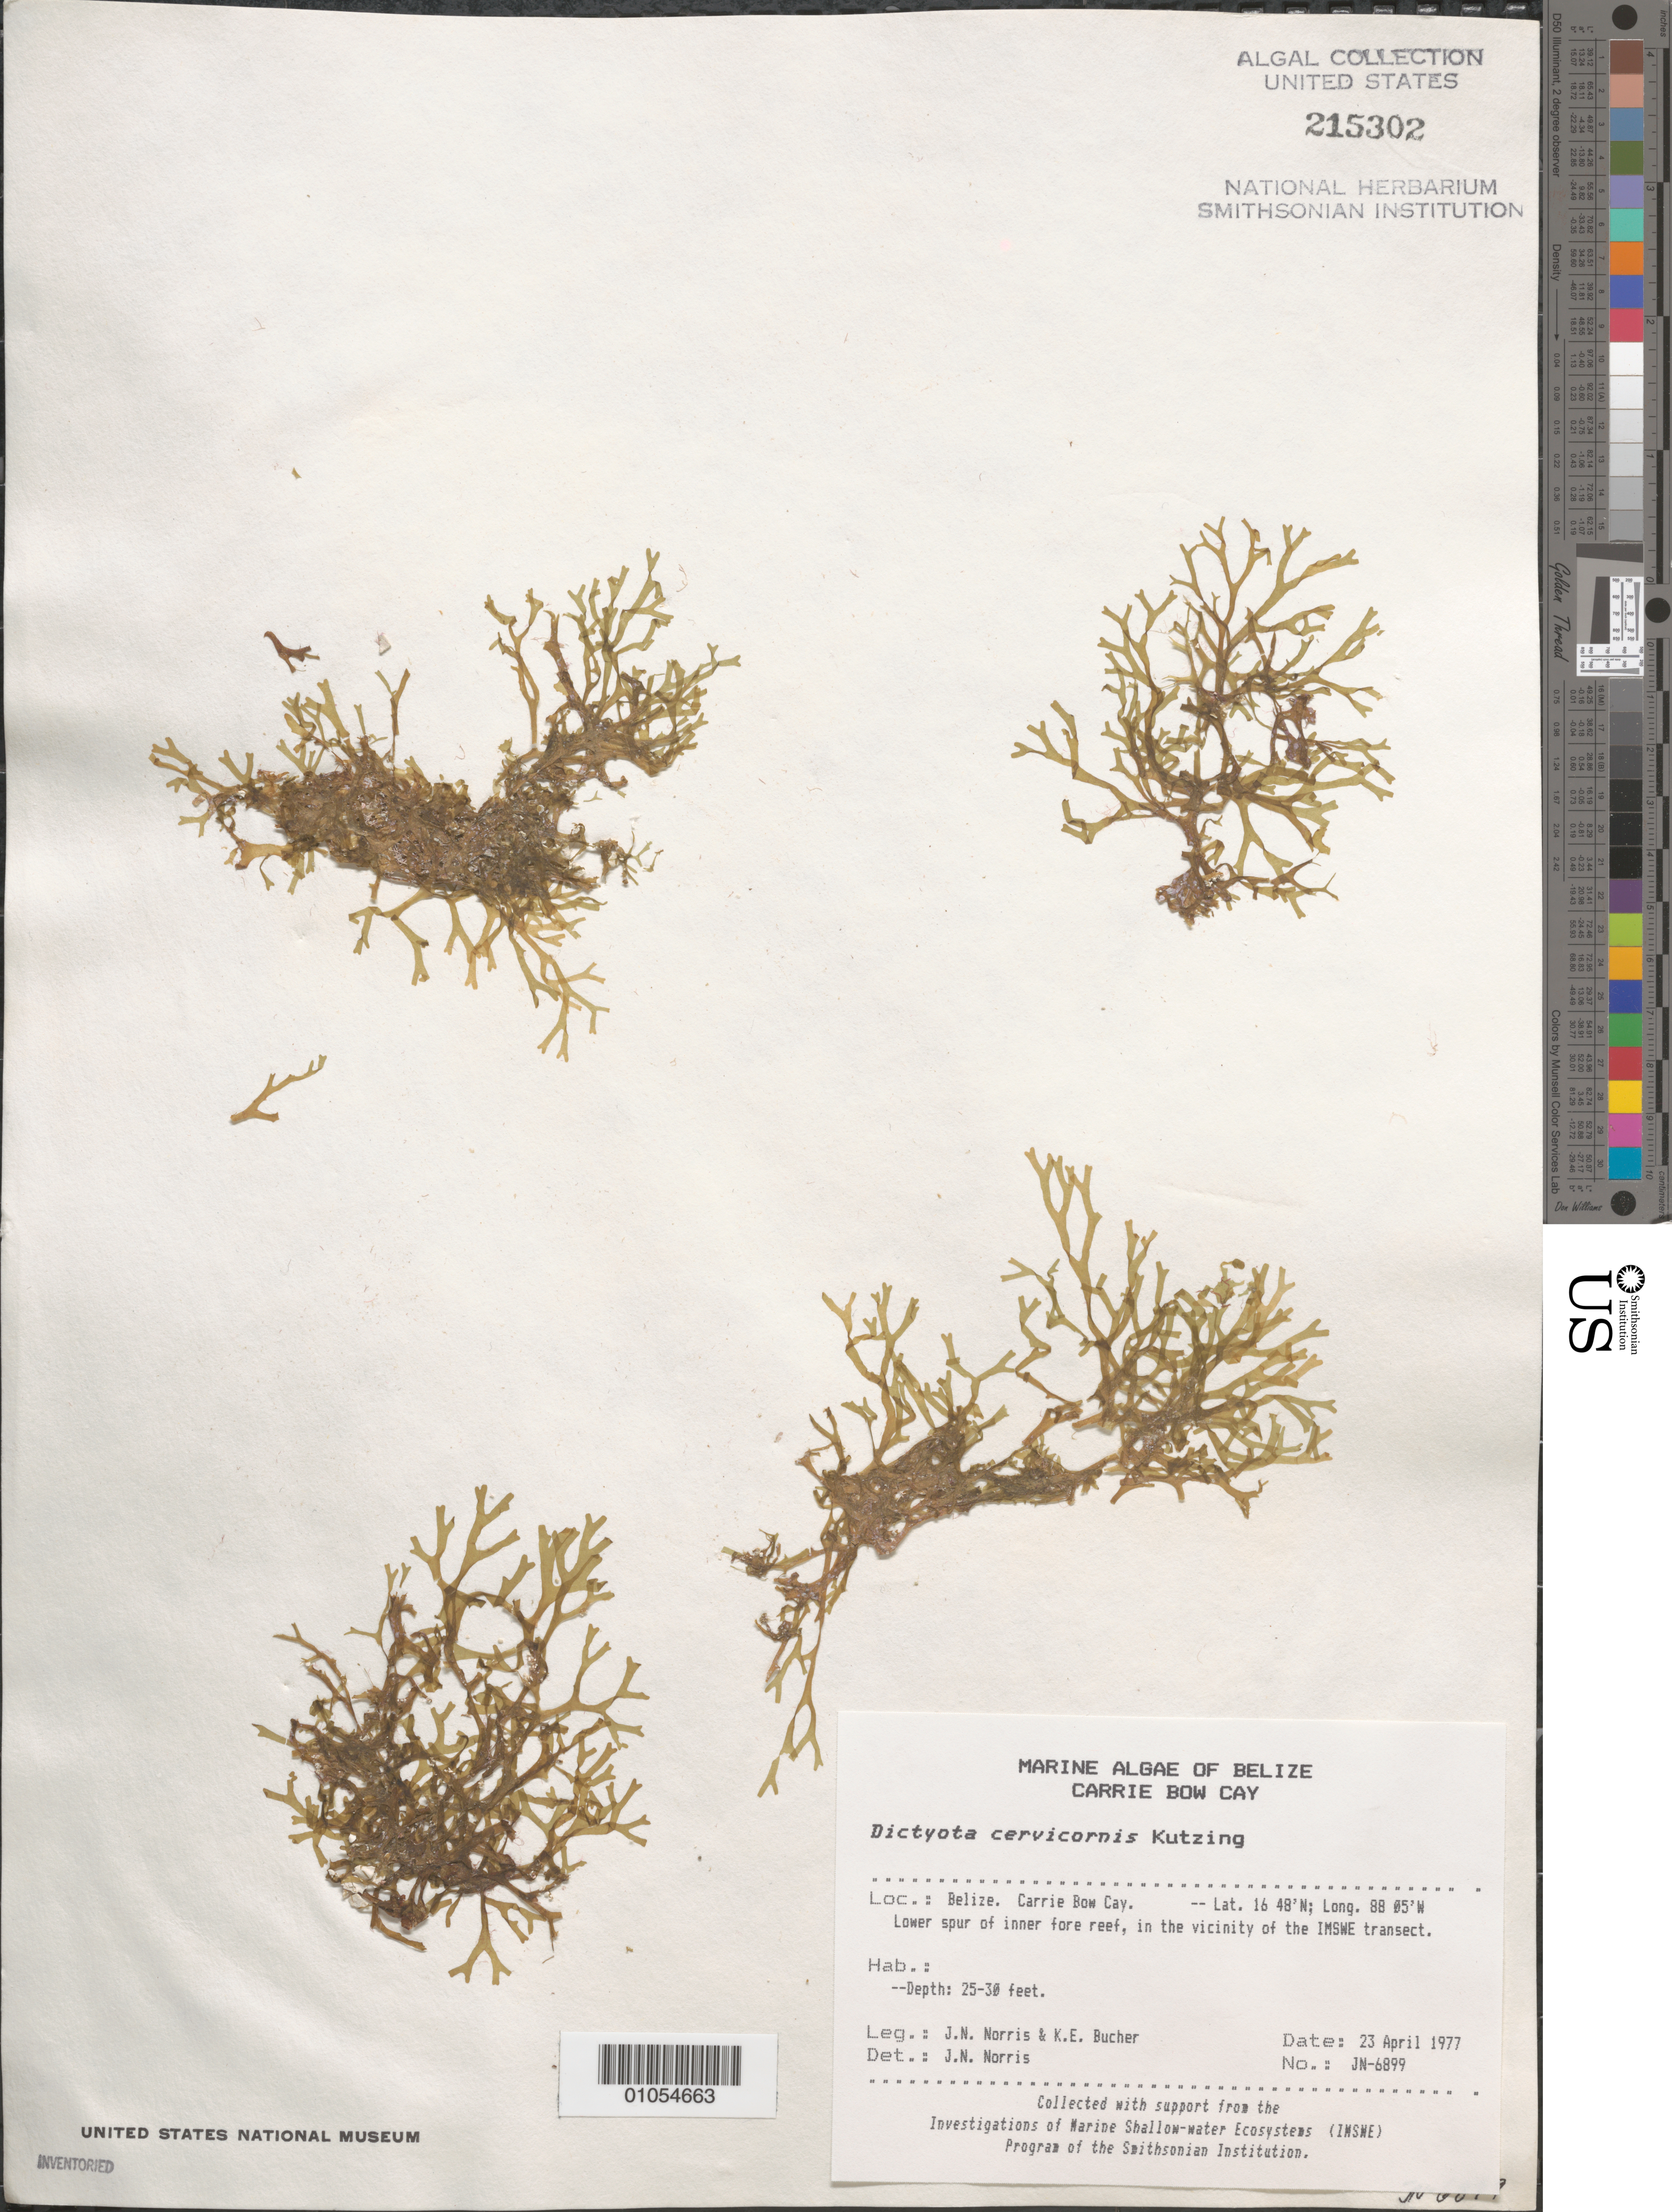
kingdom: Chromista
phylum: Ochrophyta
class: Phaeophyceae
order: Dictyotales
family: Dictyotaceae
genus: Dictyota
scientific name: Dictyota cervicornis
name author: Kütz.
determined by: Norris, James N.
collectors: J. N. Norris & K. E. Bucher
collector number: JN-6899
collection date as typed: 23 Apr 1977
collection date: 1977-04-23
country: Belize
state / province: Stann Creek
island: Carrie Bow Cay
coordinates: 16 48'N, 88 05'W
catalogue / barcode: US 215302